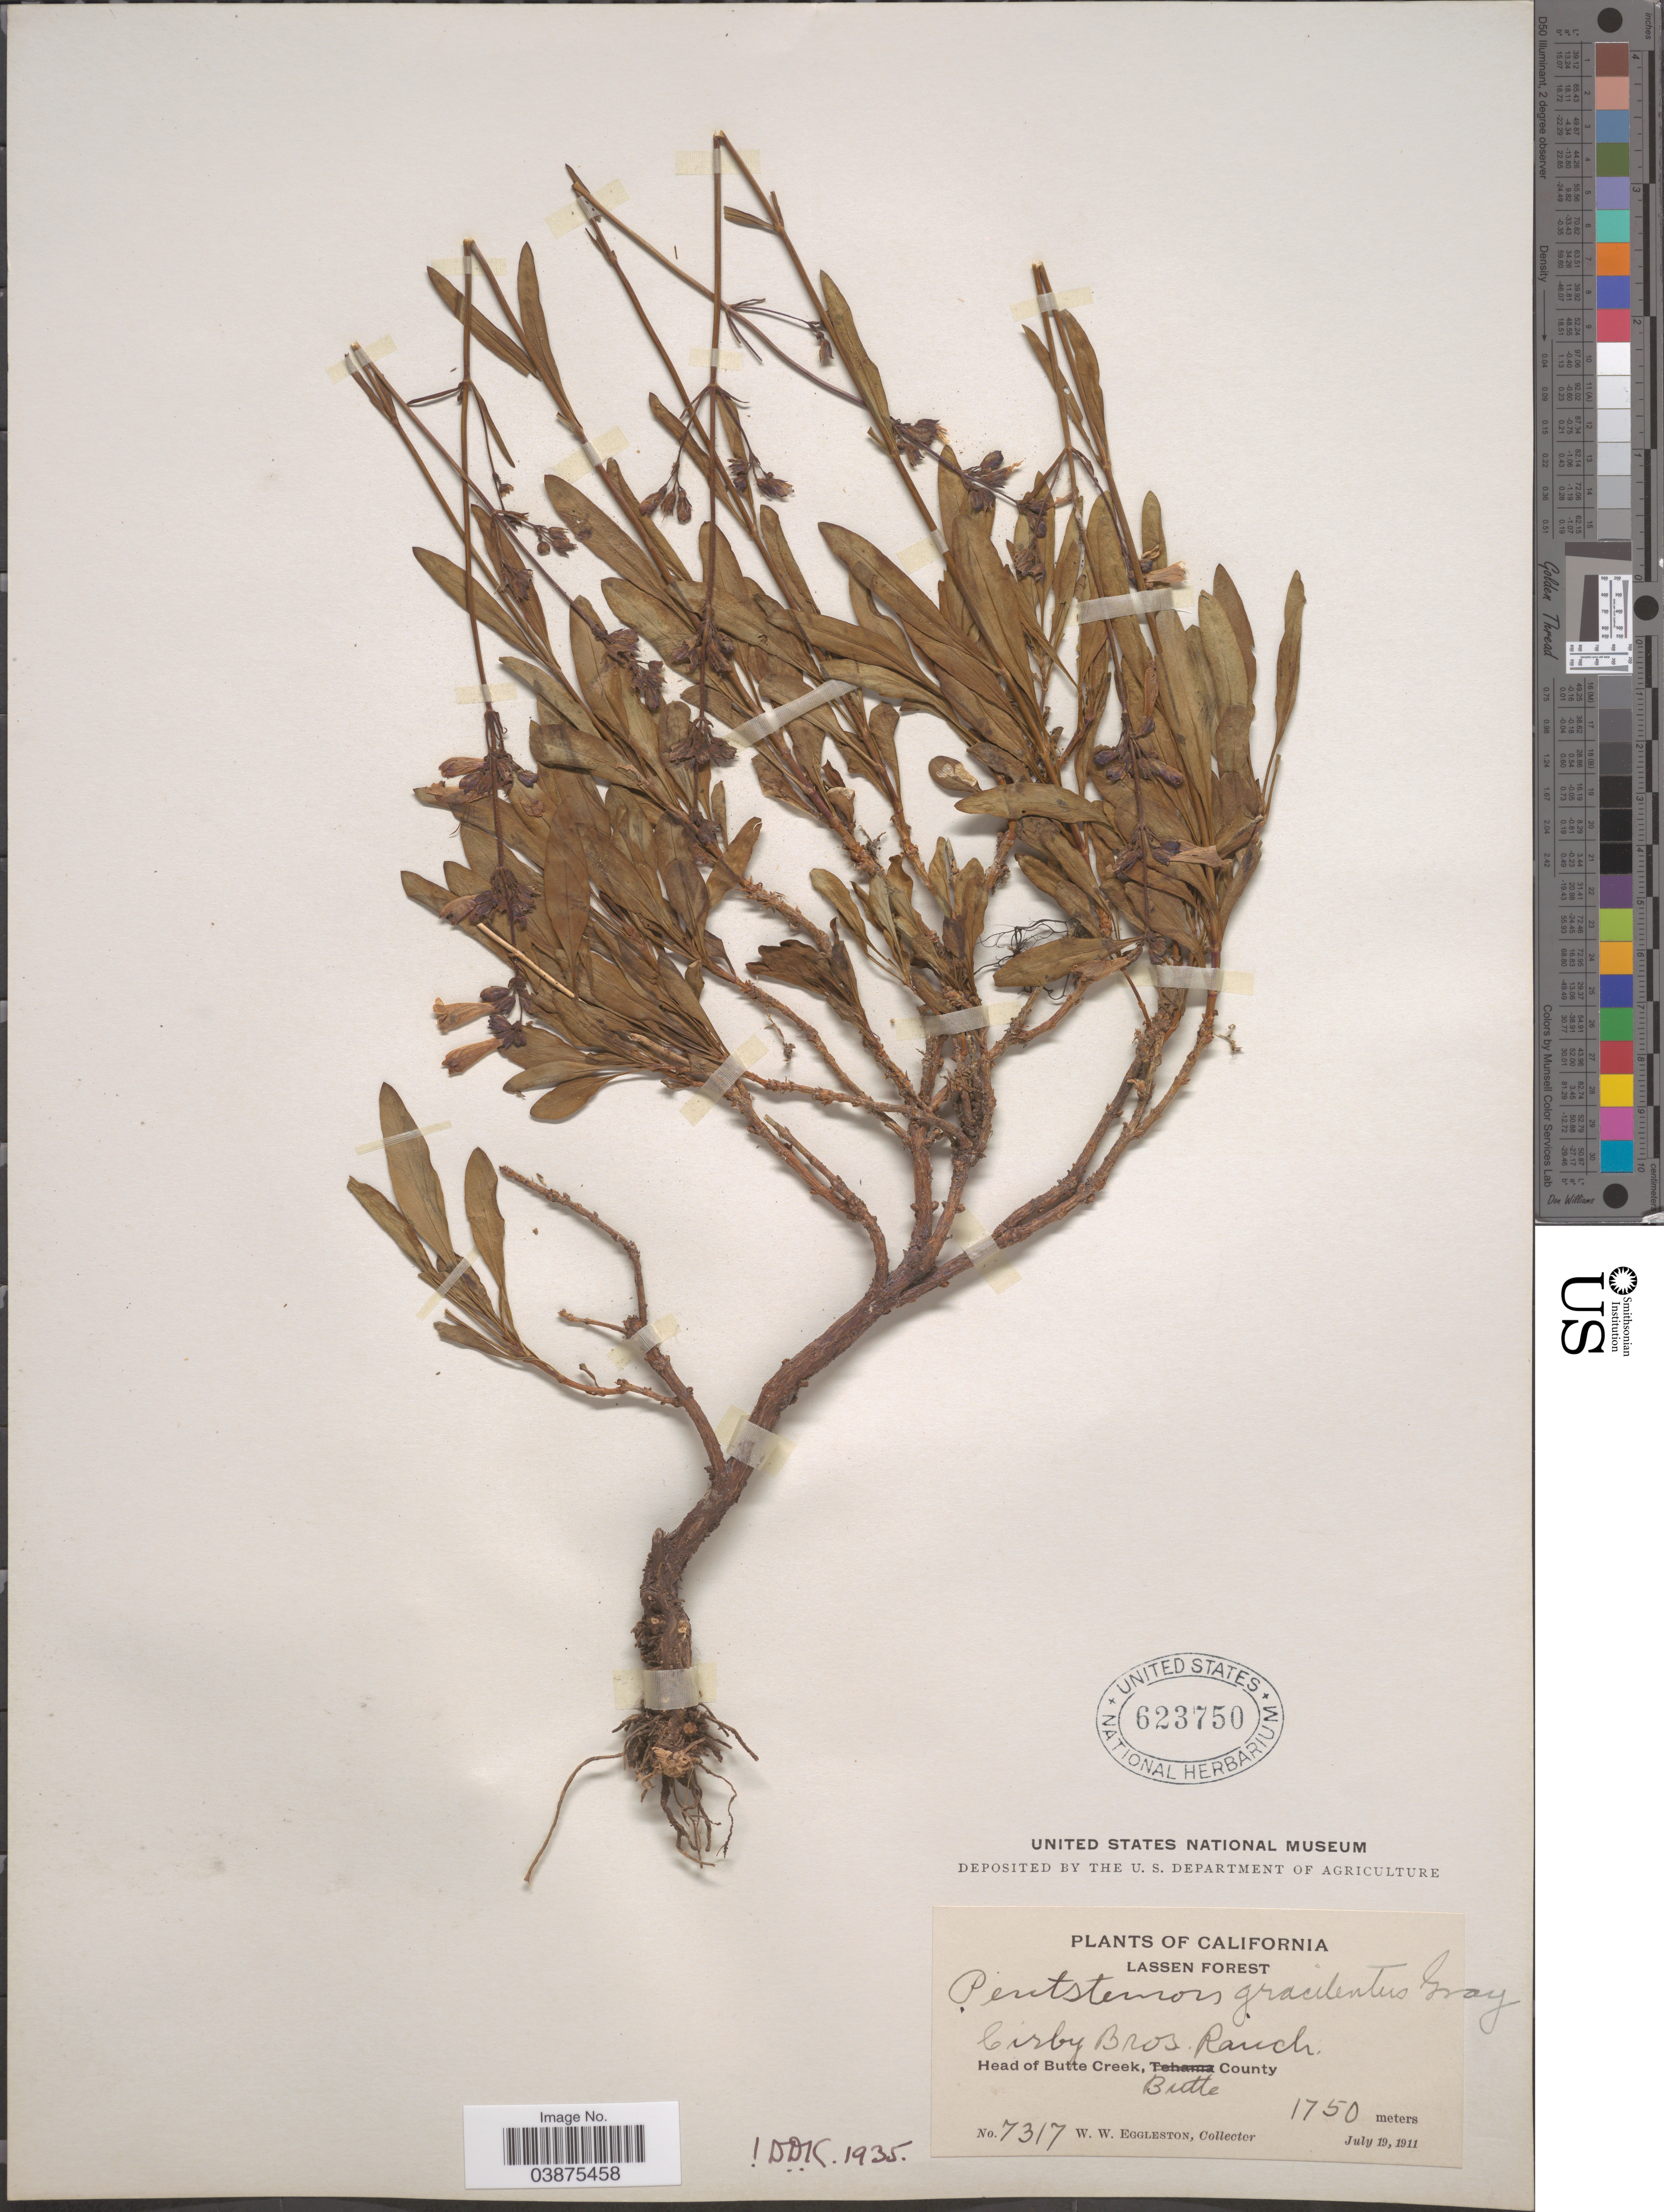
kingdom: Plantae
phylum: Tracheophyta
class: Magnoliopsida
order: Lamiales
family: Plantaginaceae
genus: Penstemon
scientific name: Penstemon gracilentus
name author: A. Gray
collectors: W. W. Eggleston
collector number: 7317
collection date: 1911-07-19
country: United States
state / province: California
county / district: Butte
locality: Lassen Forest. Cirby Bros. Ranch. Head of Butte Creek, Butte County.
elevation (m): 1750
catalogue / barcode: US 623750